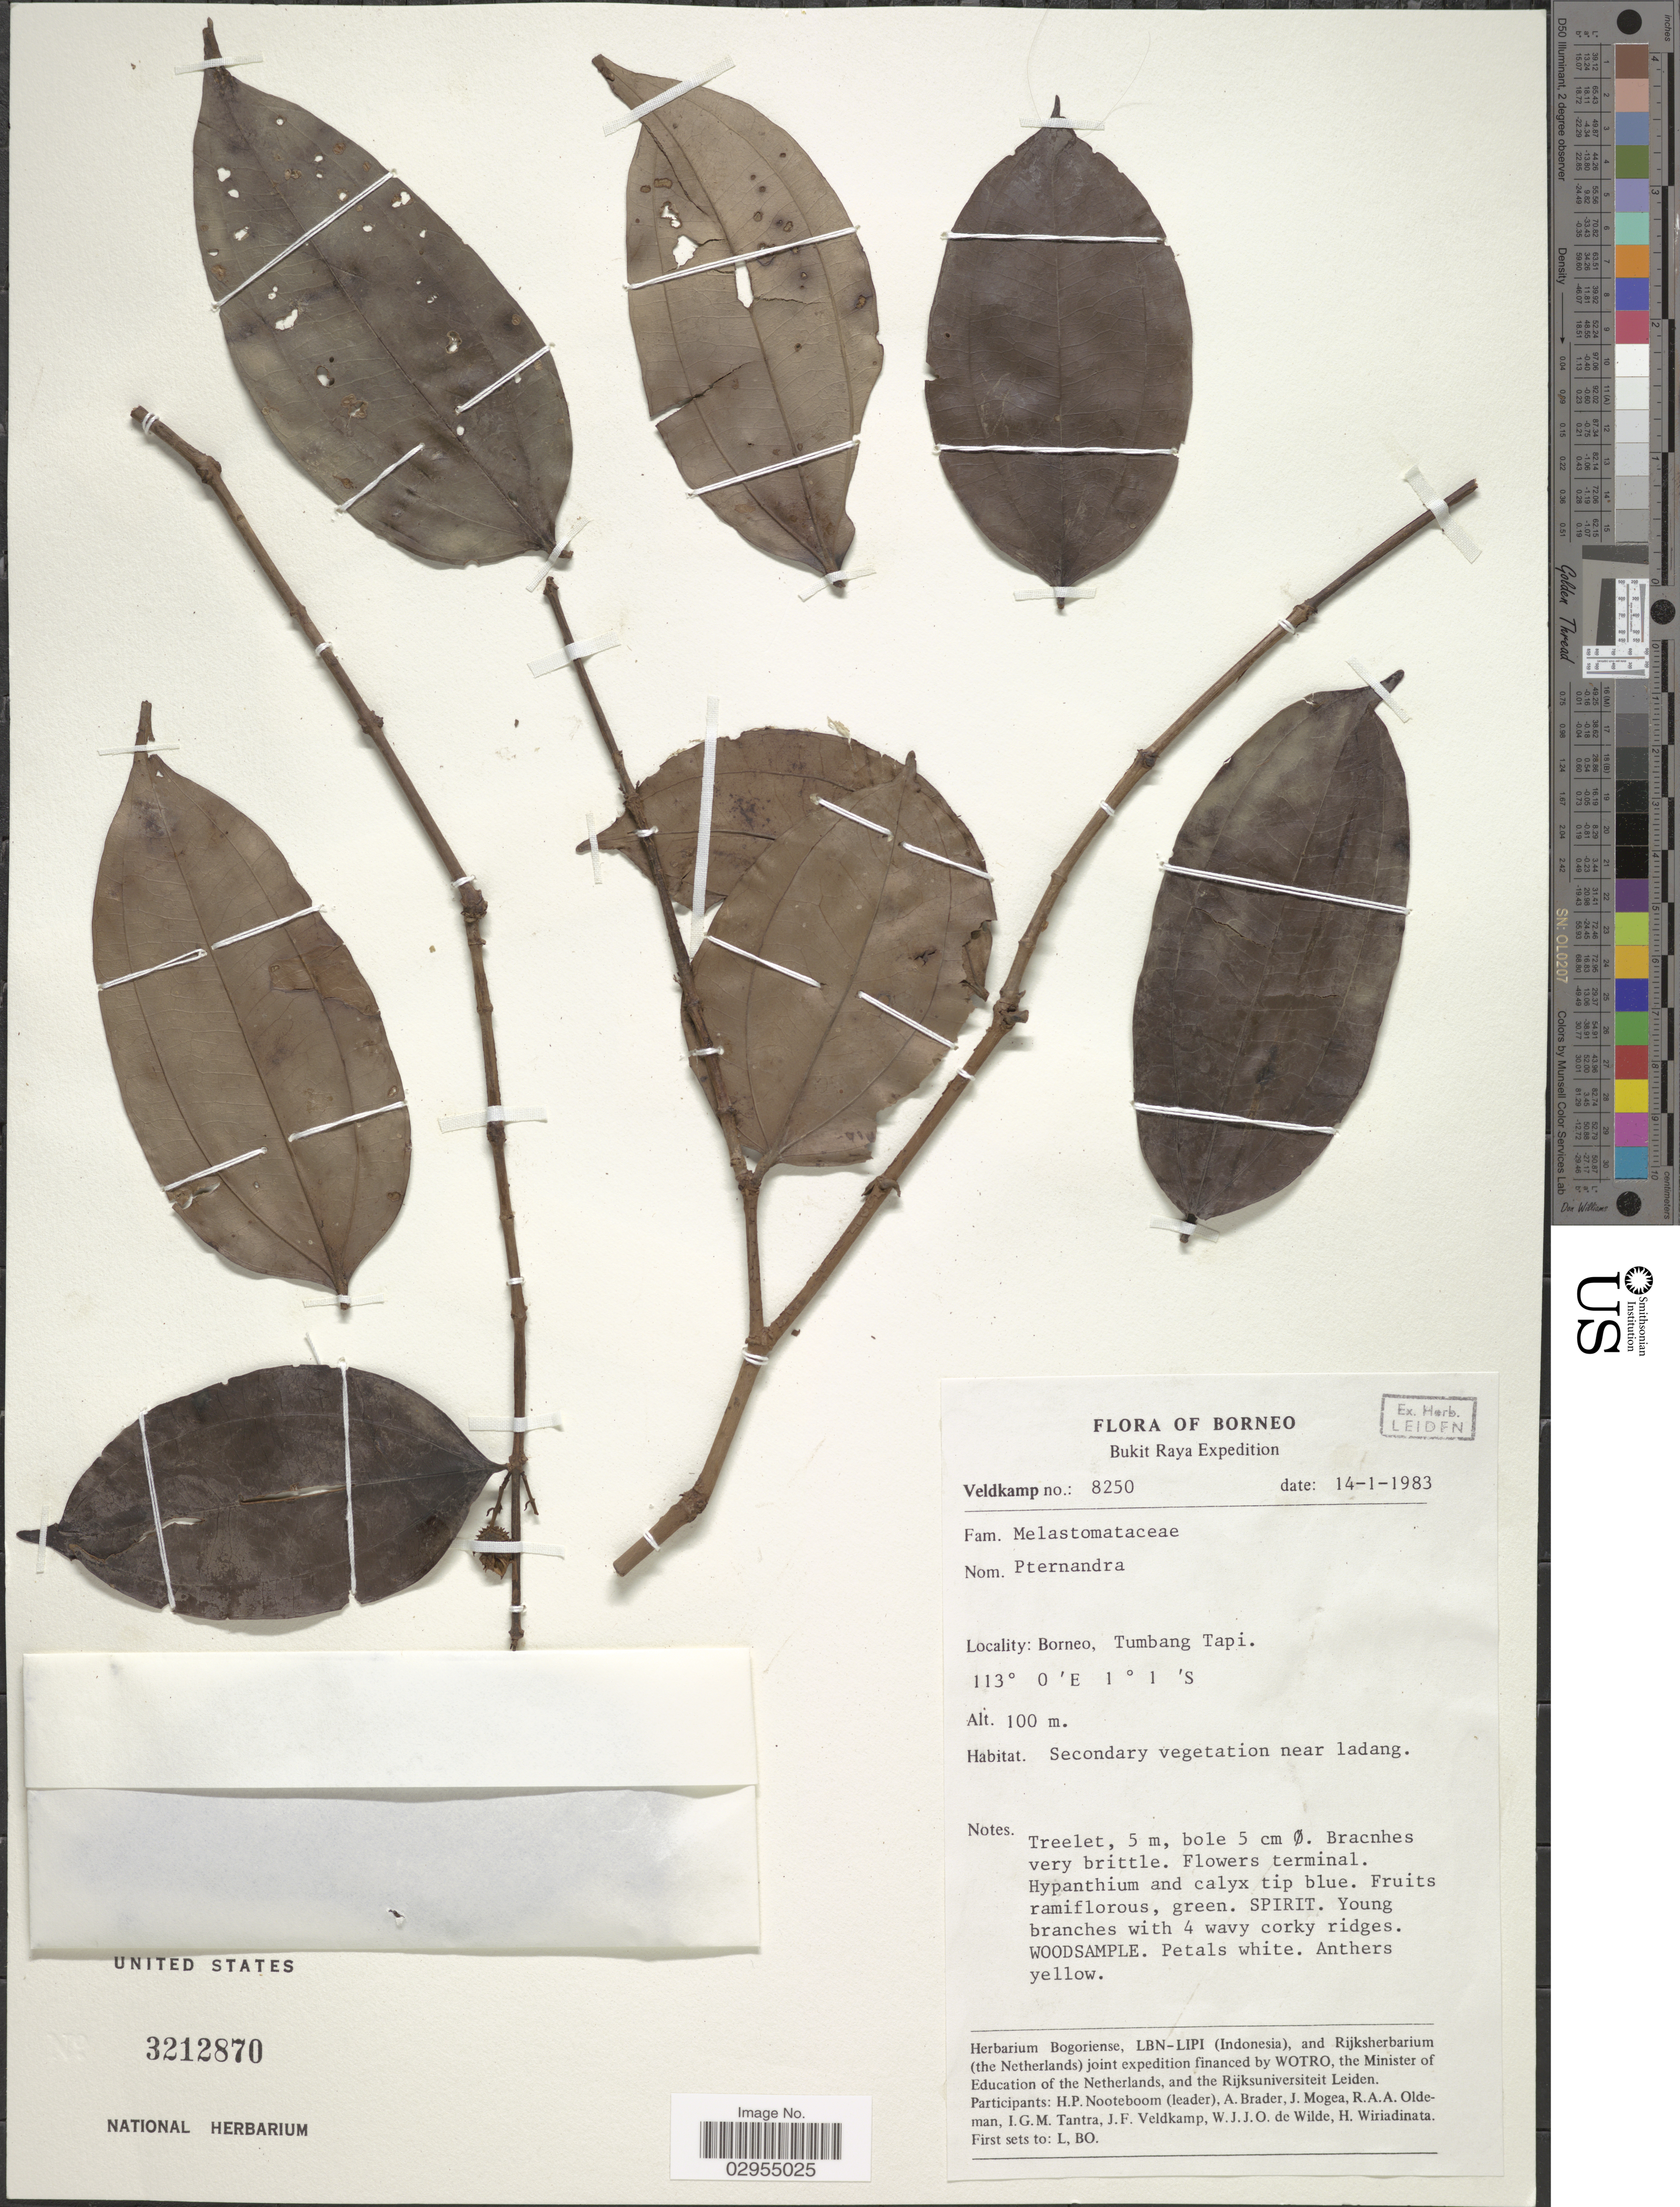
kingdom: Plantae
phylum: Tracheophyta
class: Magnoliopsida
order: Myrtales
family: Melastomataceae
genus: Pternandra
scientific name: Pternandra sp.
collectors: H. P. Nooteboom, A. Brader, J. Mogea, R. Oldeman & et al.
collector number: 8250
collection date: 1983-01-14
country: Indonesia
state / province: Kalimantan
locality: Bukit Raya. Borneo. Tumbang Tapi.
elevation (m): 100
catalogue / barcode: US 3212870